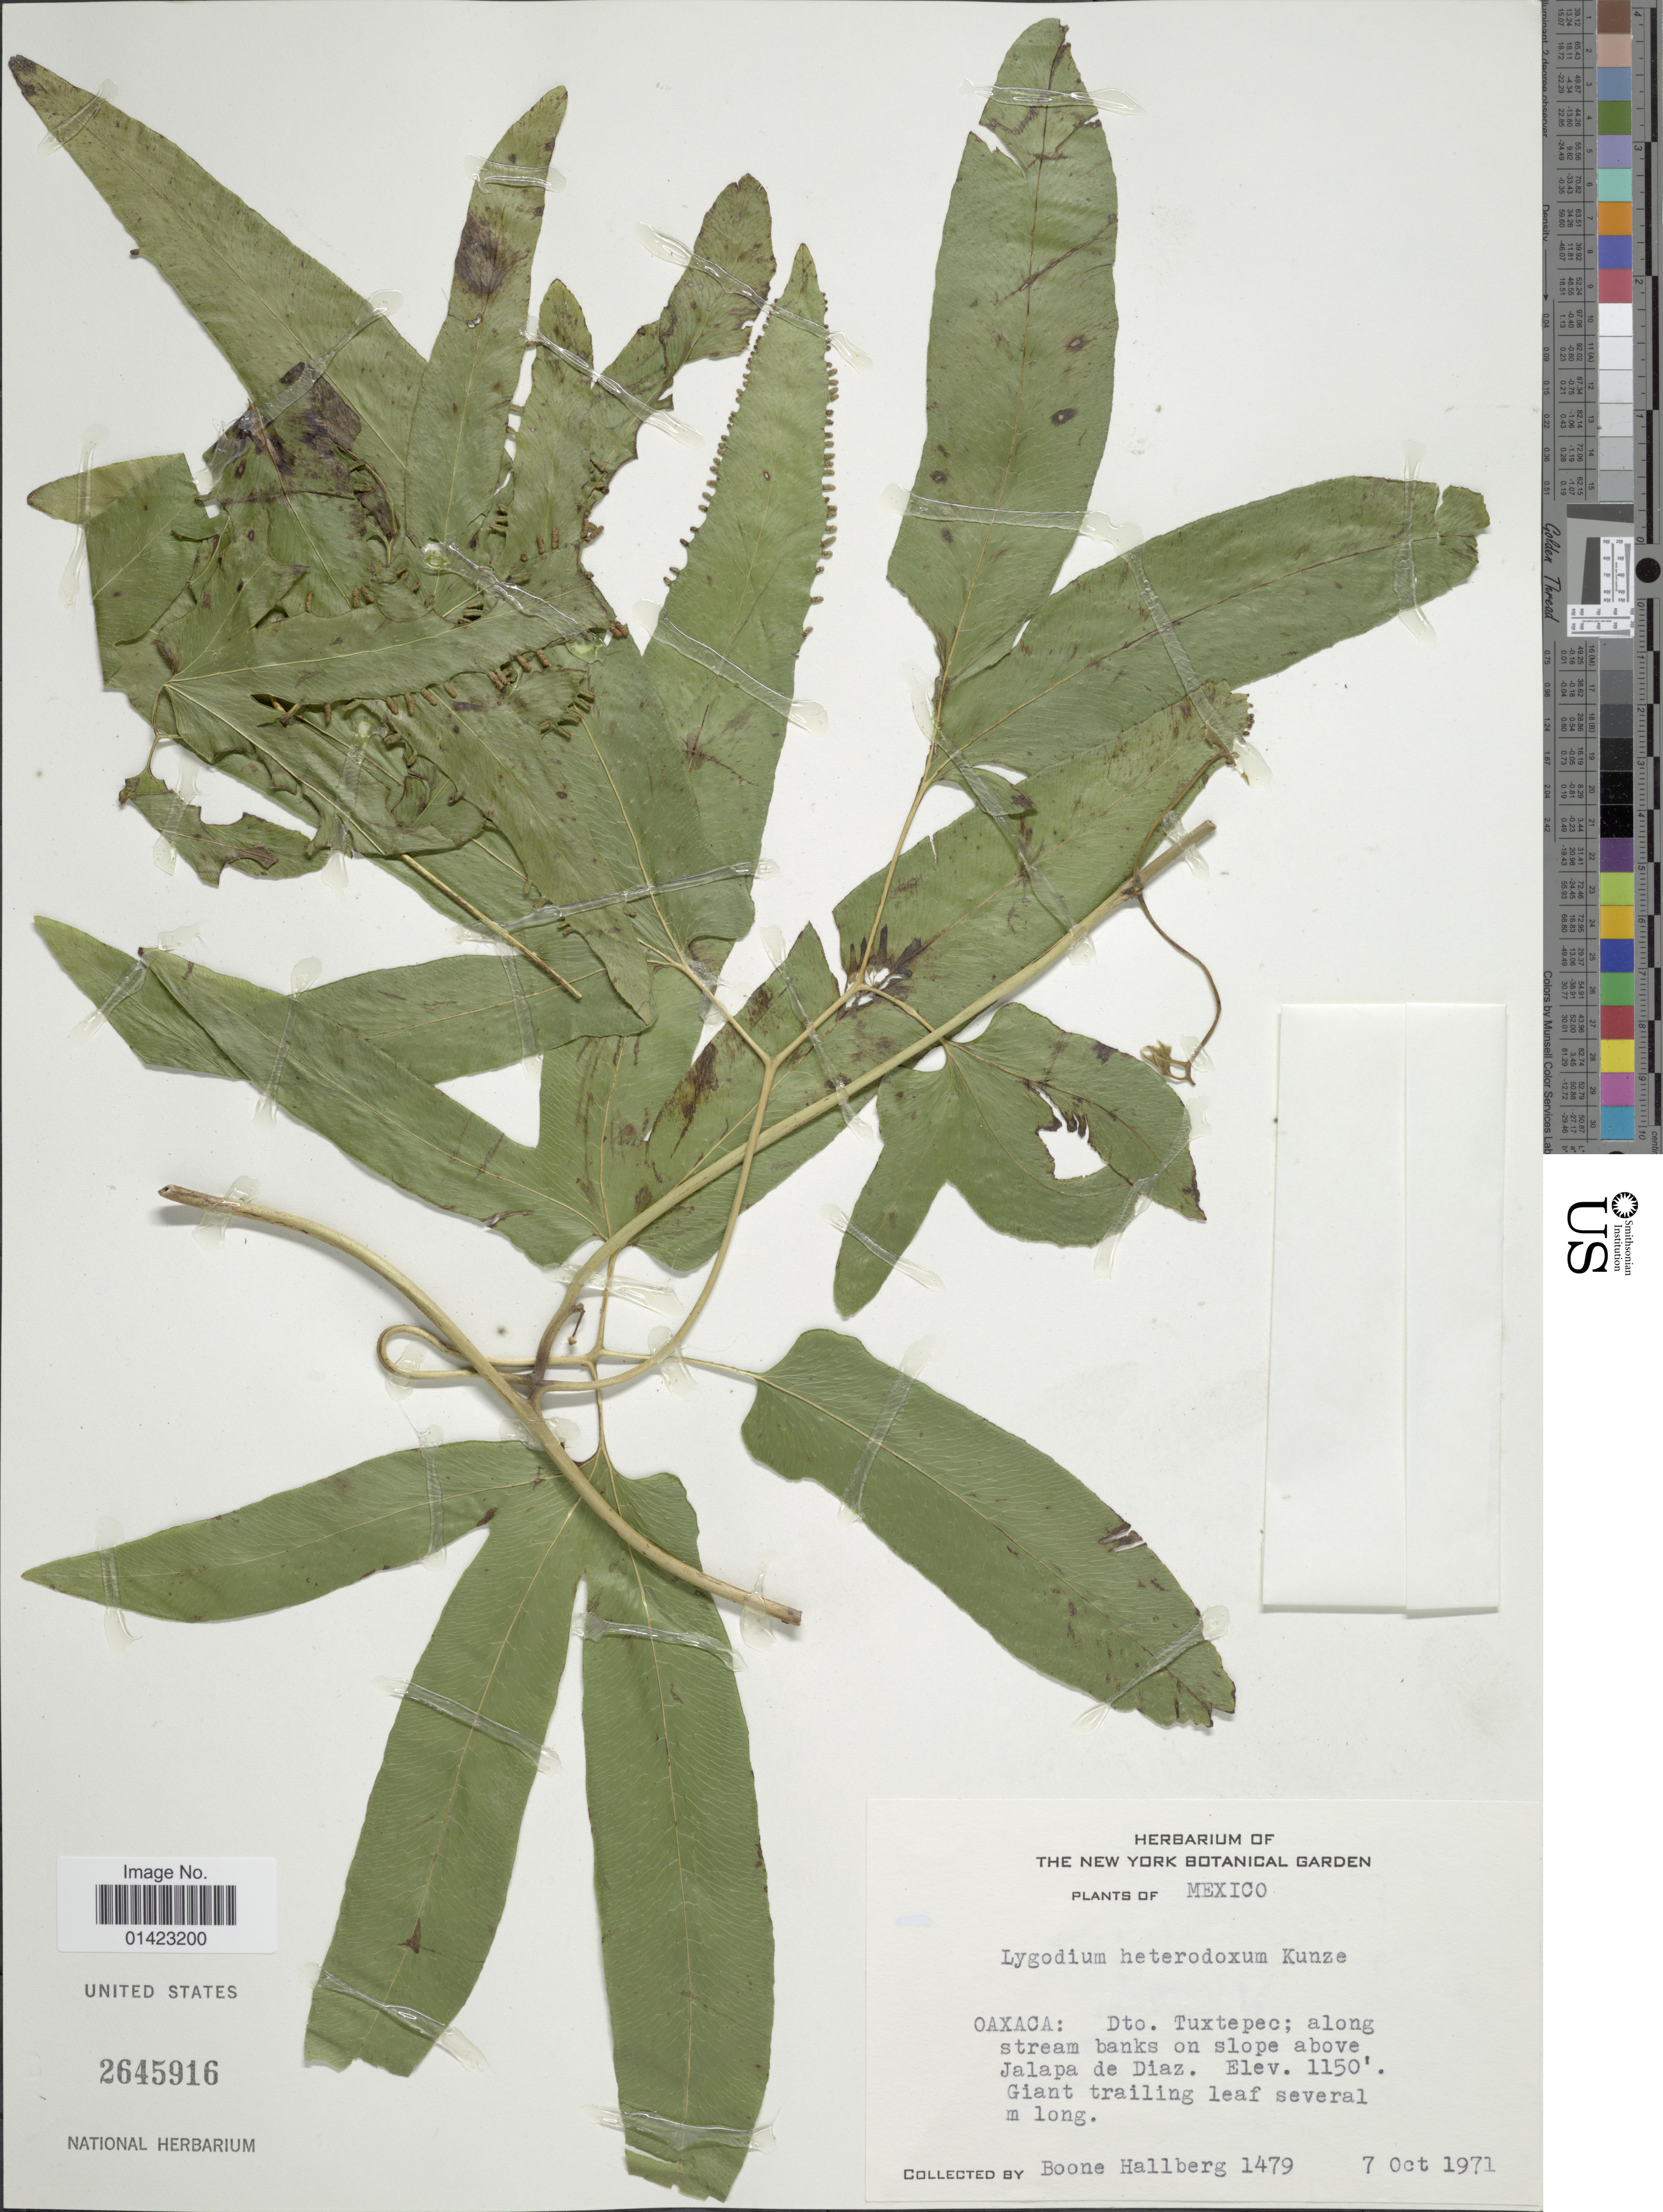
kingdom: Plantae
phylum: Tracheophyta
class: Polypodiopsida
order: Schizaeales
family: Lygodiaceae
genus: Lygodium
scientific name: Lygodium heterodoxum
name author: Kunze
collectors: B. Hallberg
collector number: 1479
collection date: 1971-10-07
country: Mexico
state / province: Oaxaca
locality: Oaxaca: Dto. Tuxtepec; along stream banks on slope above Jalapa de Diaz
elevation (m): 351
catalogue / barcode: US 2645916